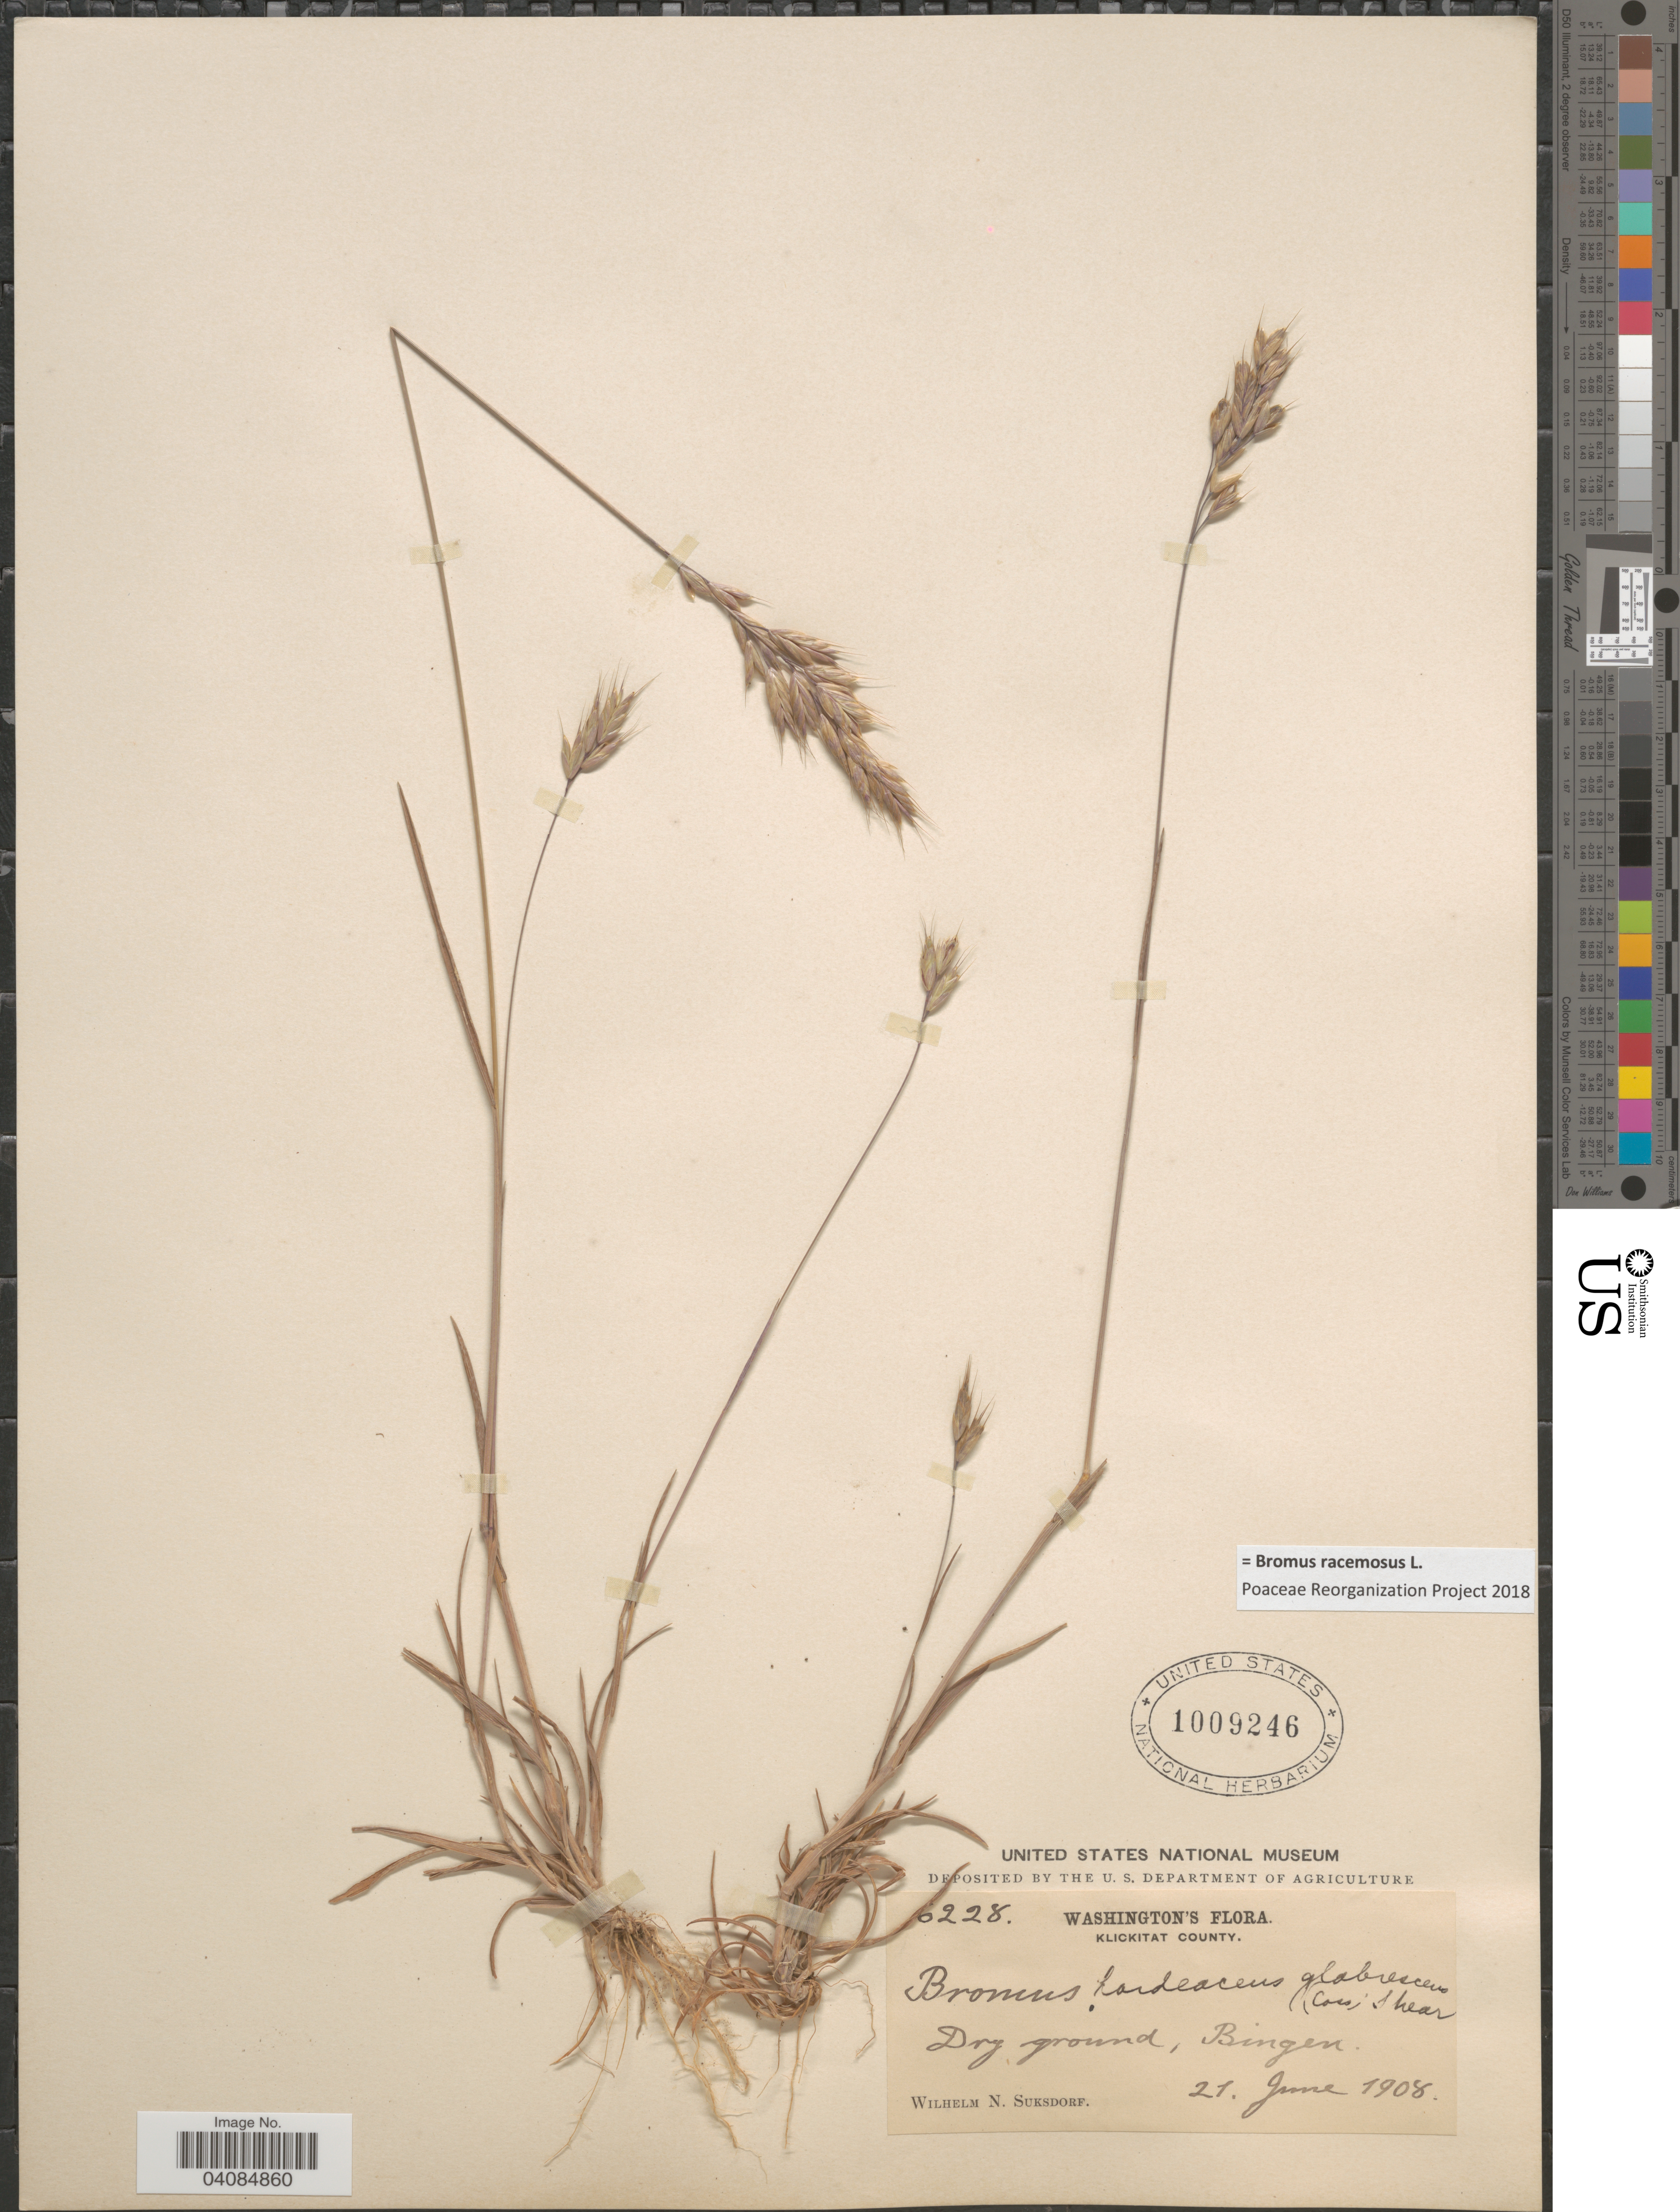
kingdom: Plantae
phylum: Tracheophyta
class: Liliopsida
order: Poales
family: Poaceae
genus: Bromus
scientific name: Bromus racemosus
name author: L.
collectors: W. N. Suksdorf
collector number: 6228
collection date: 1908-06-21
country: United States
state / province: Washington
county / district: Klickitat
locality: Klickitat County. Dry ground, Bingen.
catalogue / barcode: US 1009246